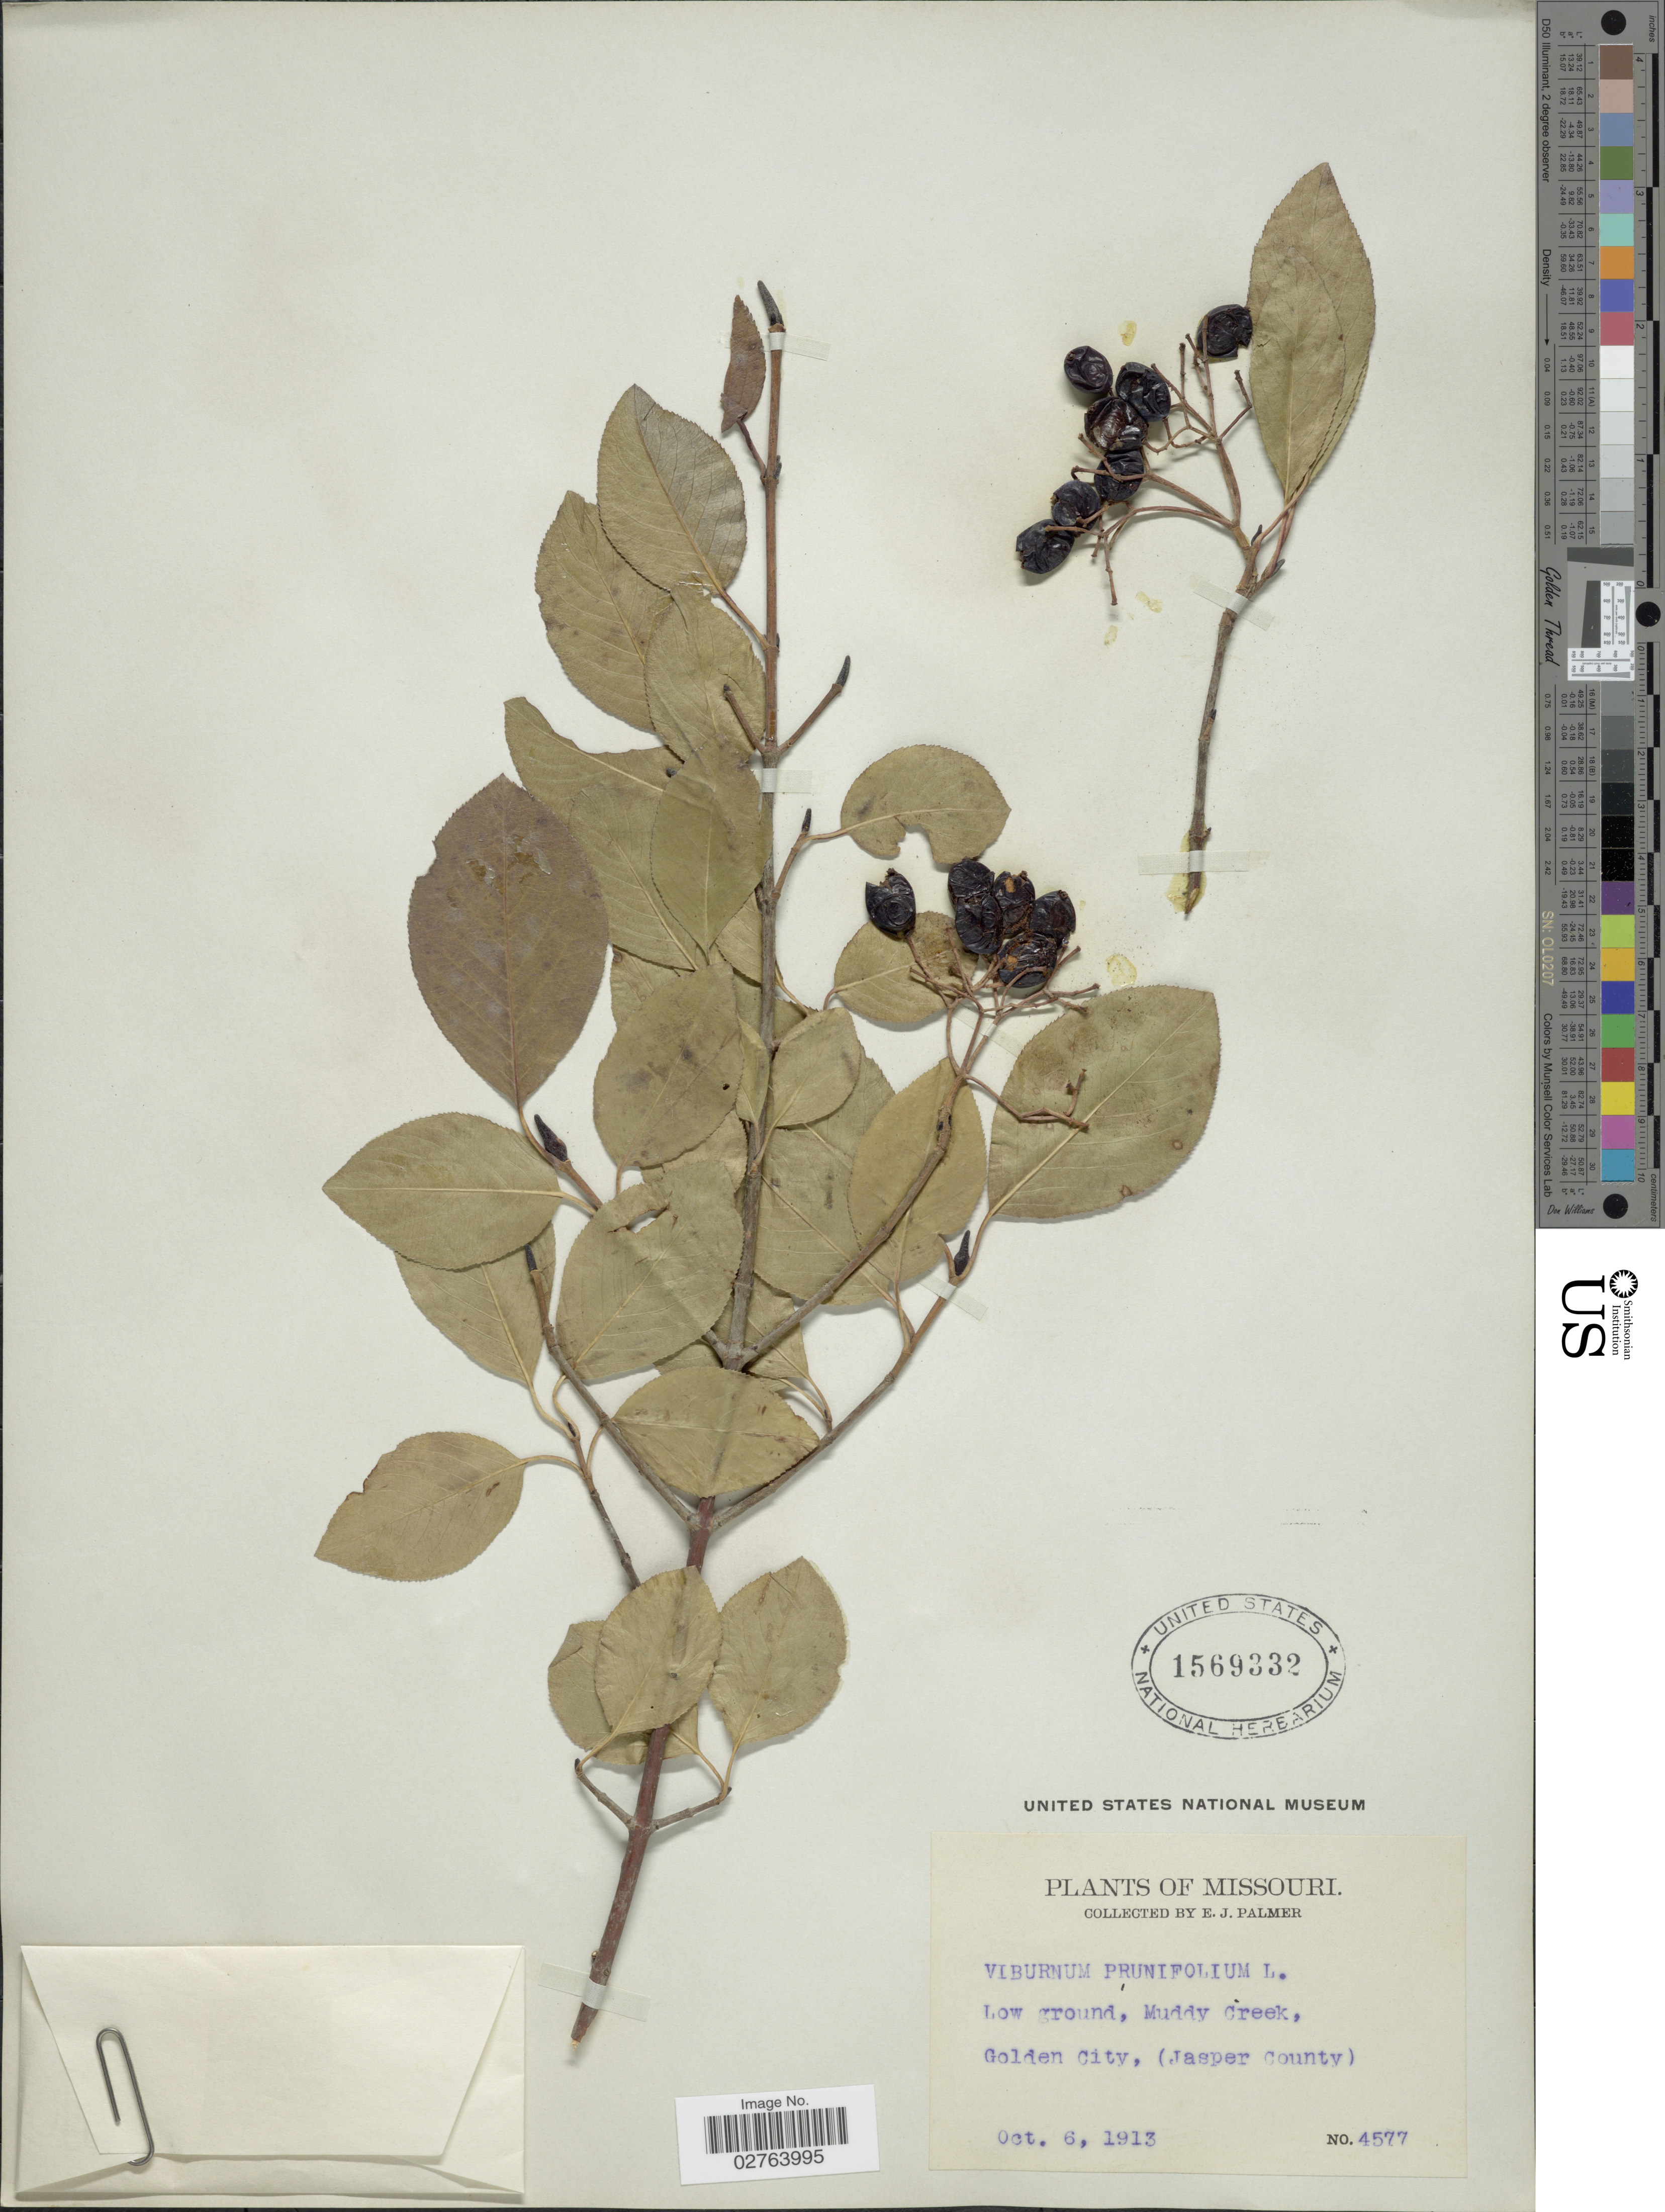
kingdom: Plantae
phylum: Tracheophyta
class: Magnoliopsida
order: Dipsacales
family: Viburnaceae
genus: Viburnum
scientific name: Viburnum prunifolium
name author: L.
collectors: E. J. Palmer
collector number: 4577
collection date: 1913-10-06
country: United States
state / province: Missouri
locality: Muddy Creek, Golden City, (Jasper County).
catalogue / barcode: US 1569332